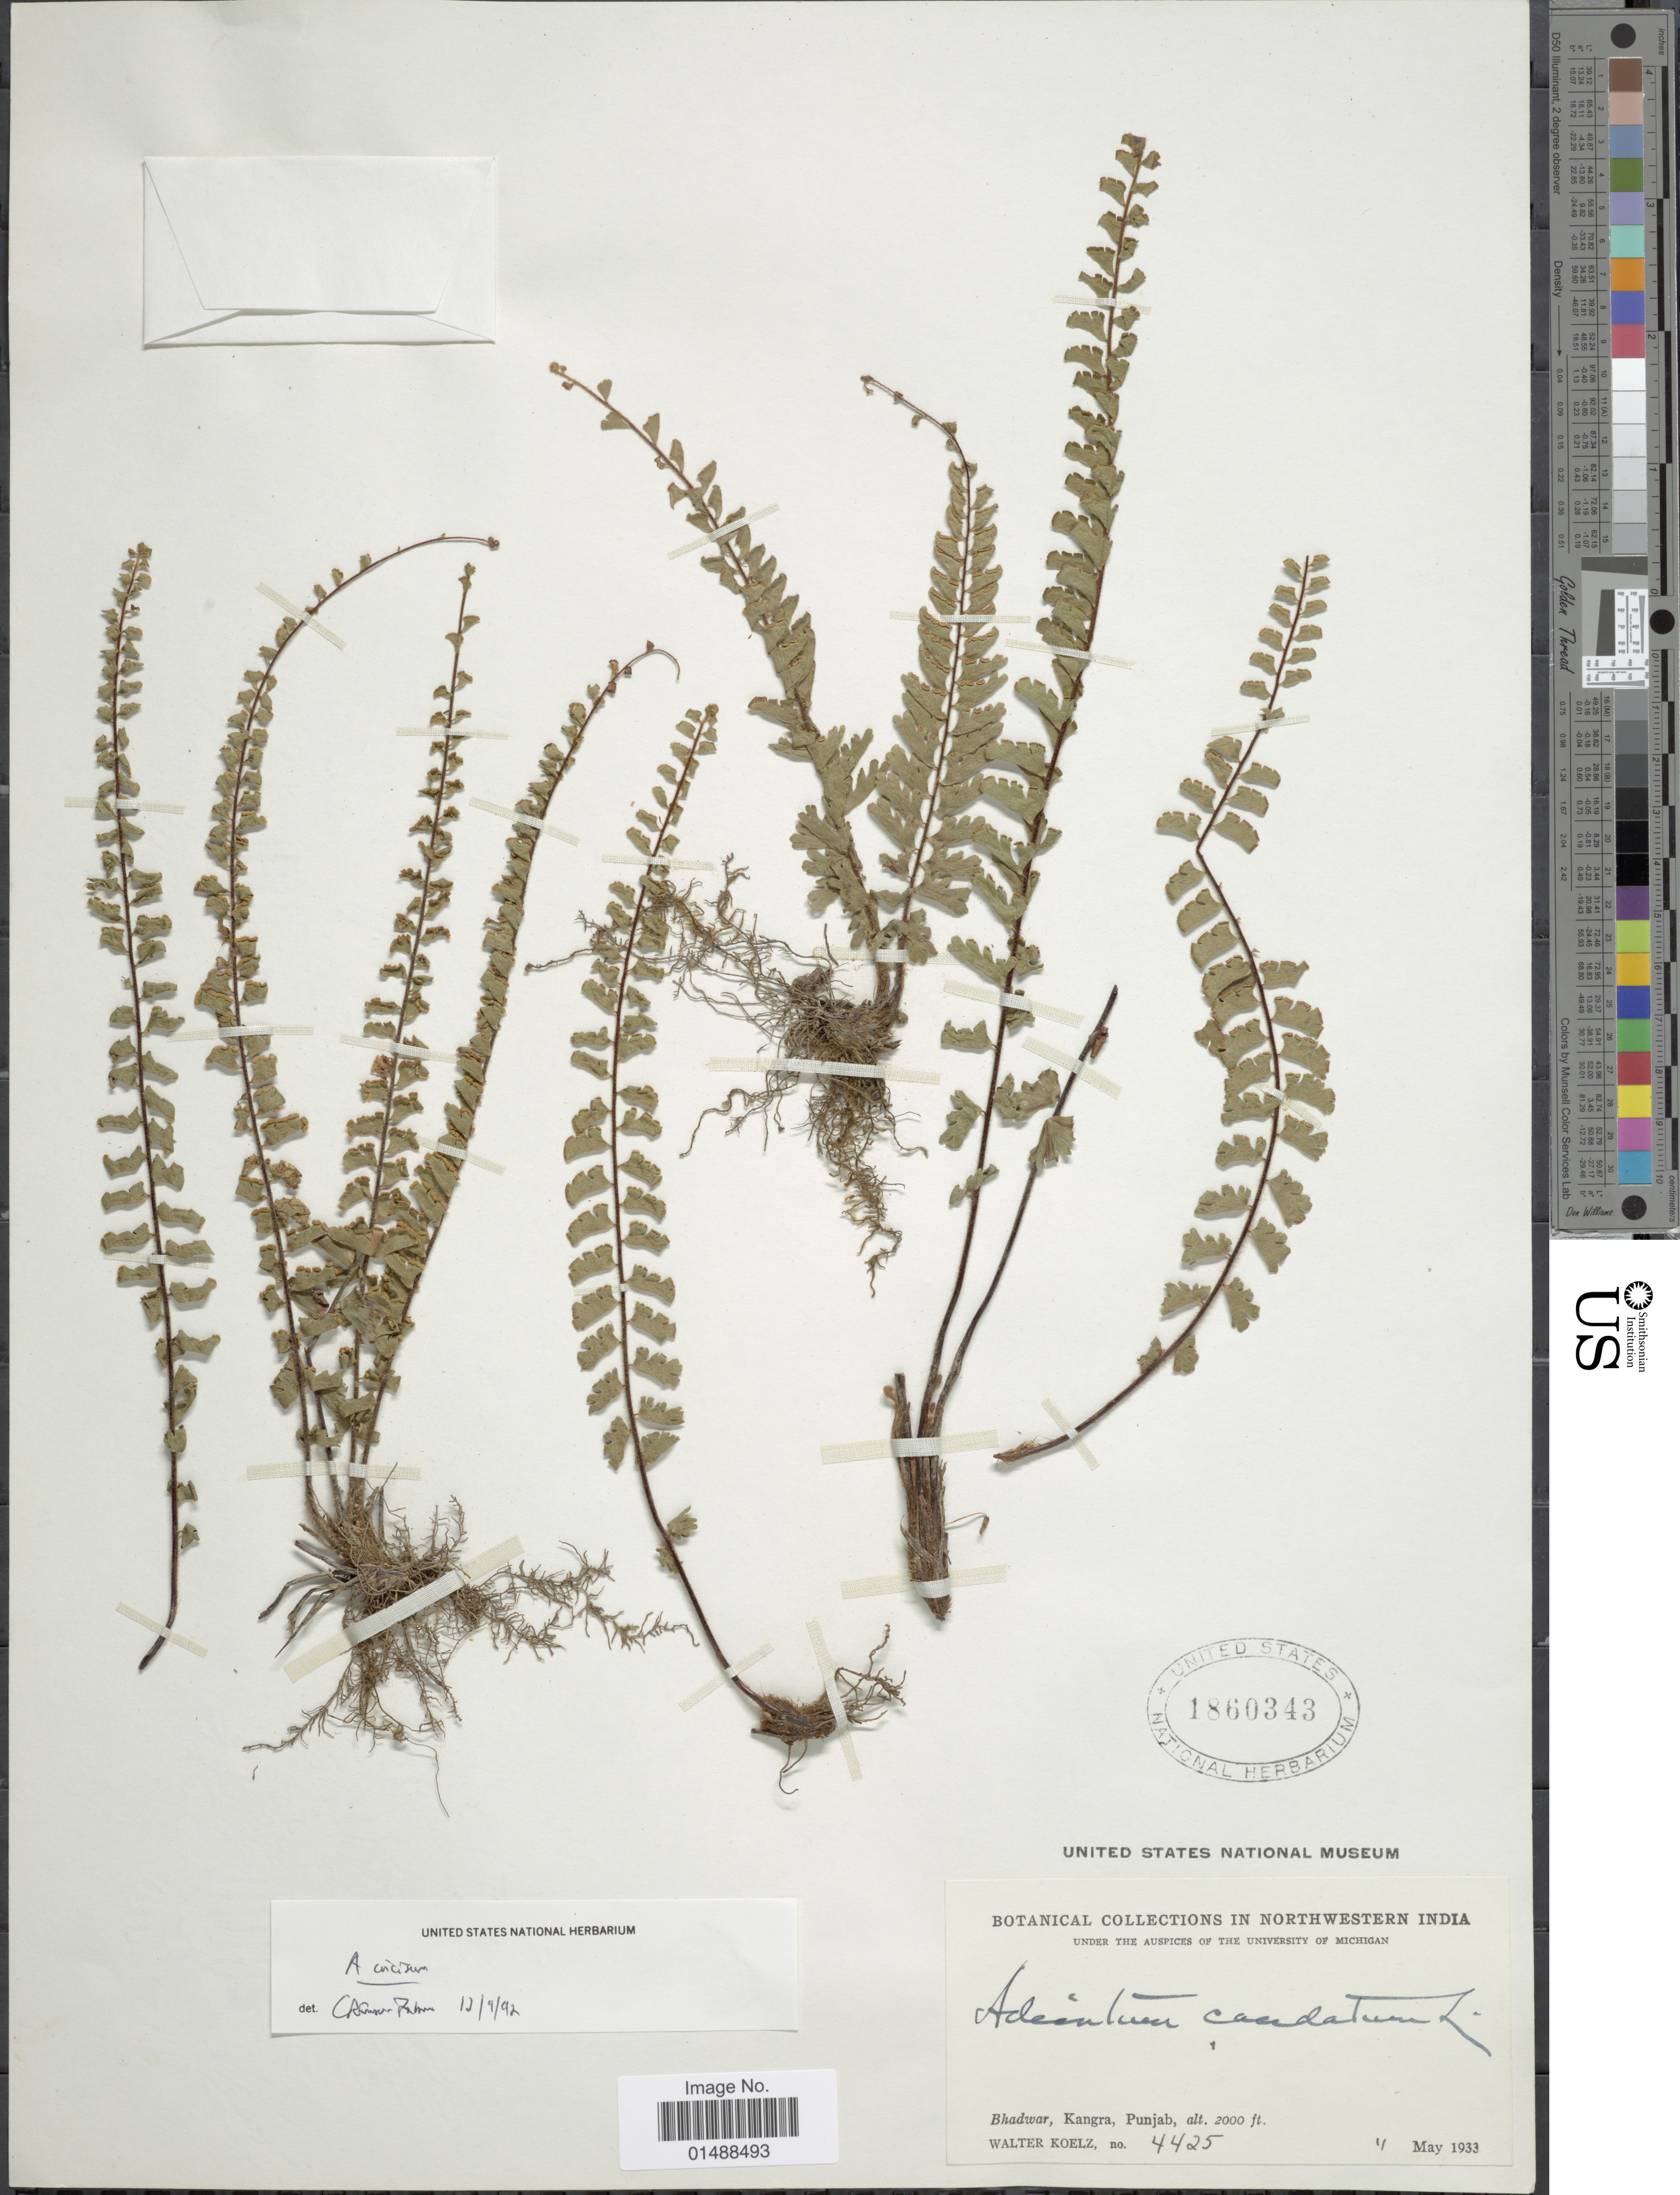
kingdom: Plantae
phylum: Tracheophyta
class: Polypodiopsida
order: Polypodiales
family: Pteridaceae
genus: Adiantum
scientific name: Adiantum incisum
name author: Forssk.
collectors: W. N. Koelz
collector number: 4425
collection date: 1933-05-01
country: India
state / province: Himachal Pradesh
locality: Northwestern India, Bhadwar, Kangra, Punjab.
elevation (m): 610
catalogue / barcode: US 1860343